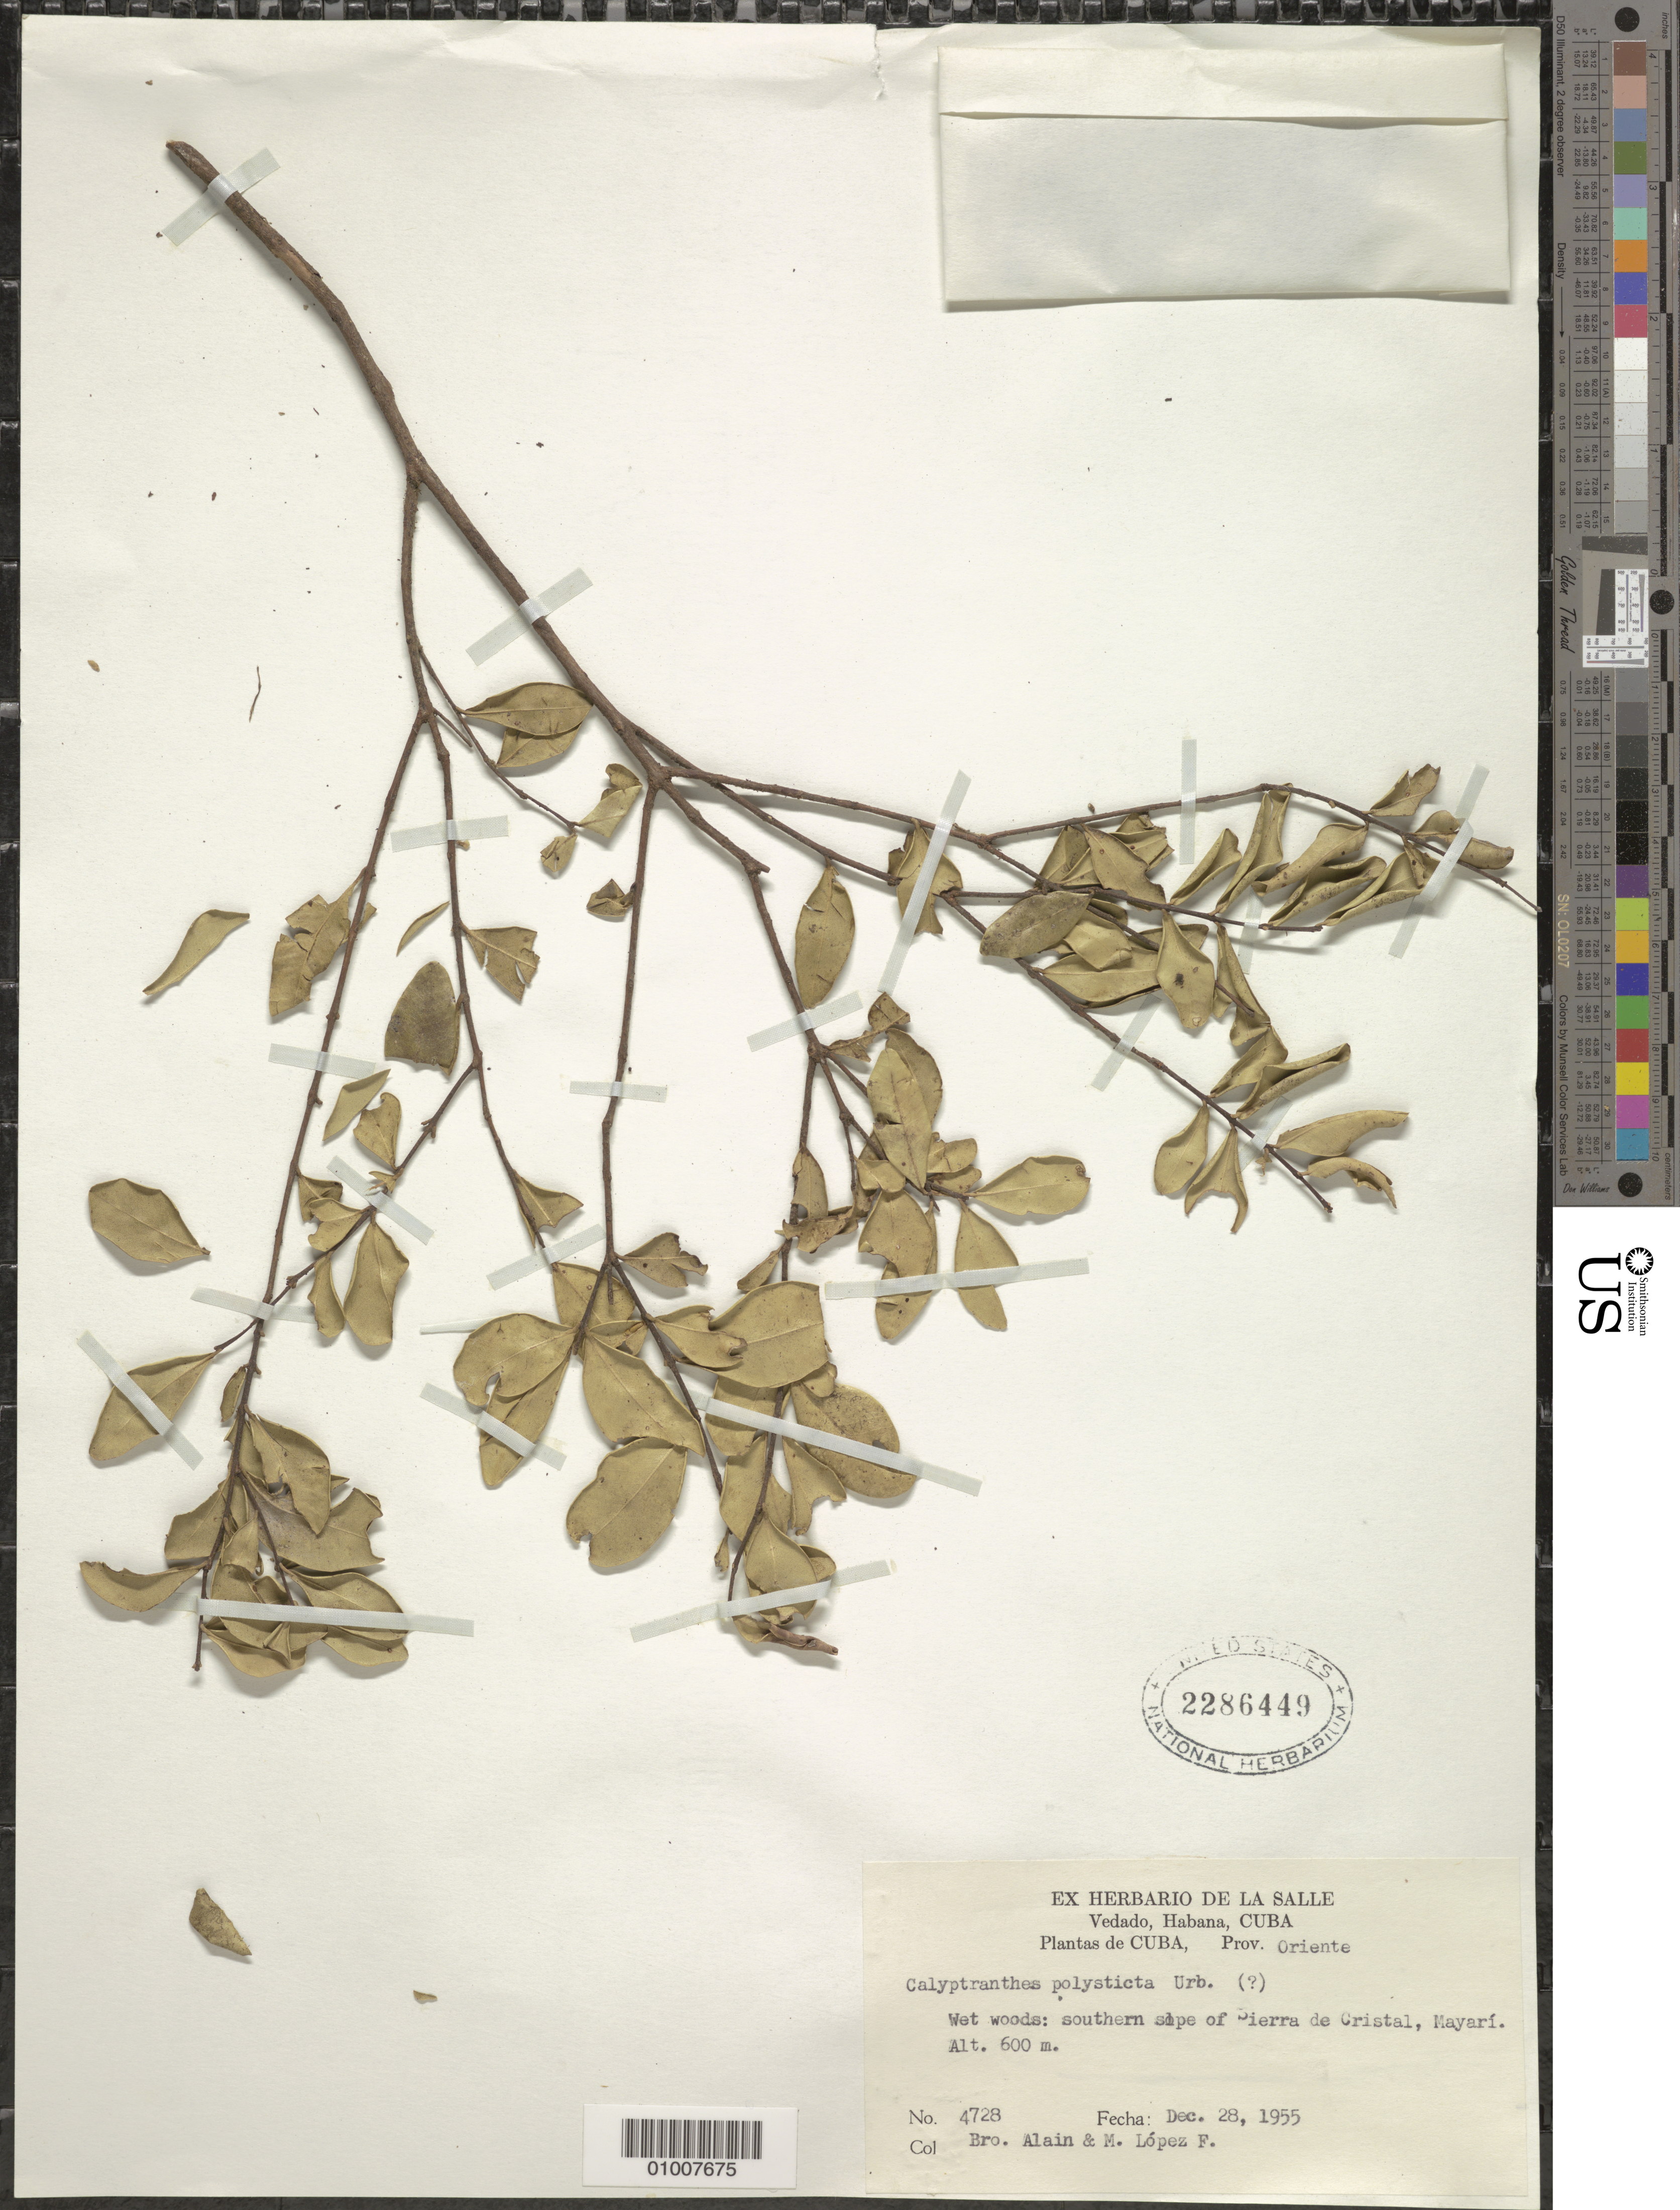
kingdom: Plantae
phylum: Tracheophyta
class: Magnoliopsida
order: Myrtales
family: Myrtaceae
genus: Myrcia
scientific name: Myrcia polysticta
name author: Z. Acosta & K. Samra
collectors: A. H. Liogier & M. López Figueiras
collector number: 4728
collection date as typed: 28 Dec 1955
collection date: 1955-12-28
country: Cuba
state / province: Oriente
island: Cuba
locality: Southern slope of Sierra de Cristal, Mayari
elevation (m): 600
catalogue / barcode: US 2286449